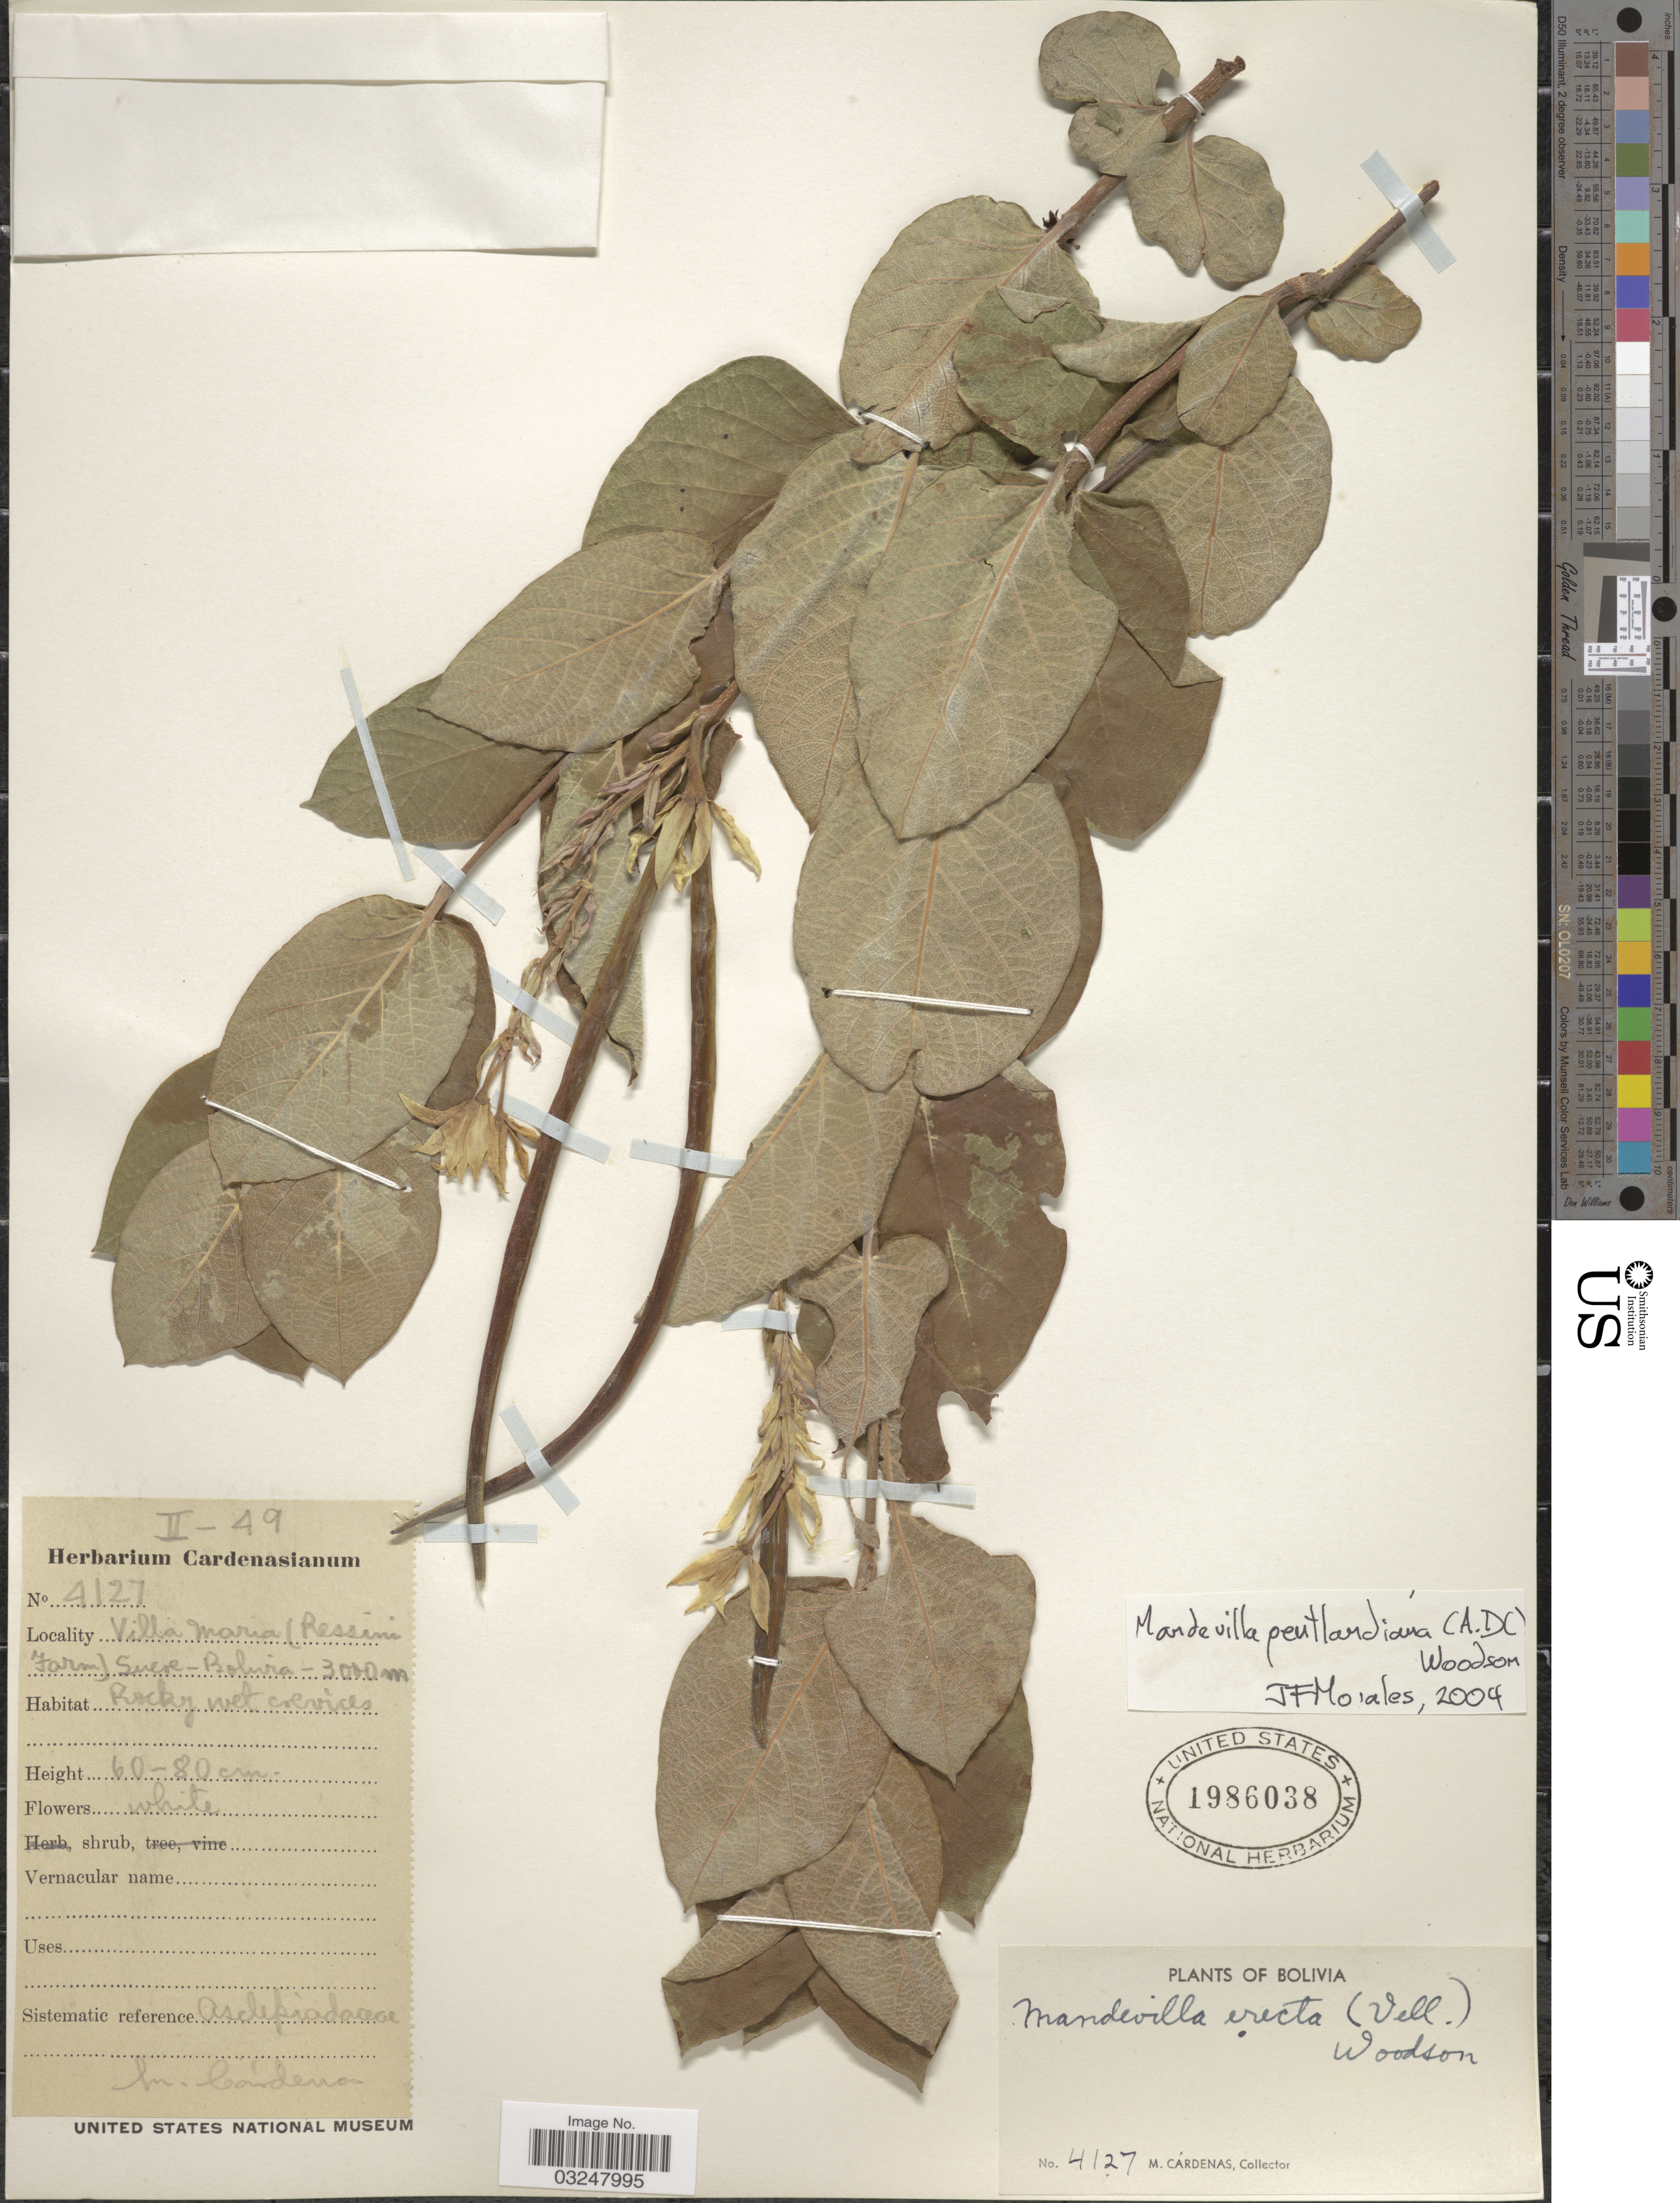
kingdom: Plantae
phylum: Tracheophyta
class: Magnoliopsida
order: Gentianales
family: Apocynaceae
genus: Mandevilla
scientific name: Mandevilla pentlandiana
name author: (DC.) Woodson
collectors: M. Cárdenas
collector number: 4127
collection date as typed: Transcribed d/m/y: /2/49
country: Bolivia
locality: Villa Maria (Ressini Farm) Sucre, Bolivia.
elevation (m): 3000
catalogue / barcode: US 1986038